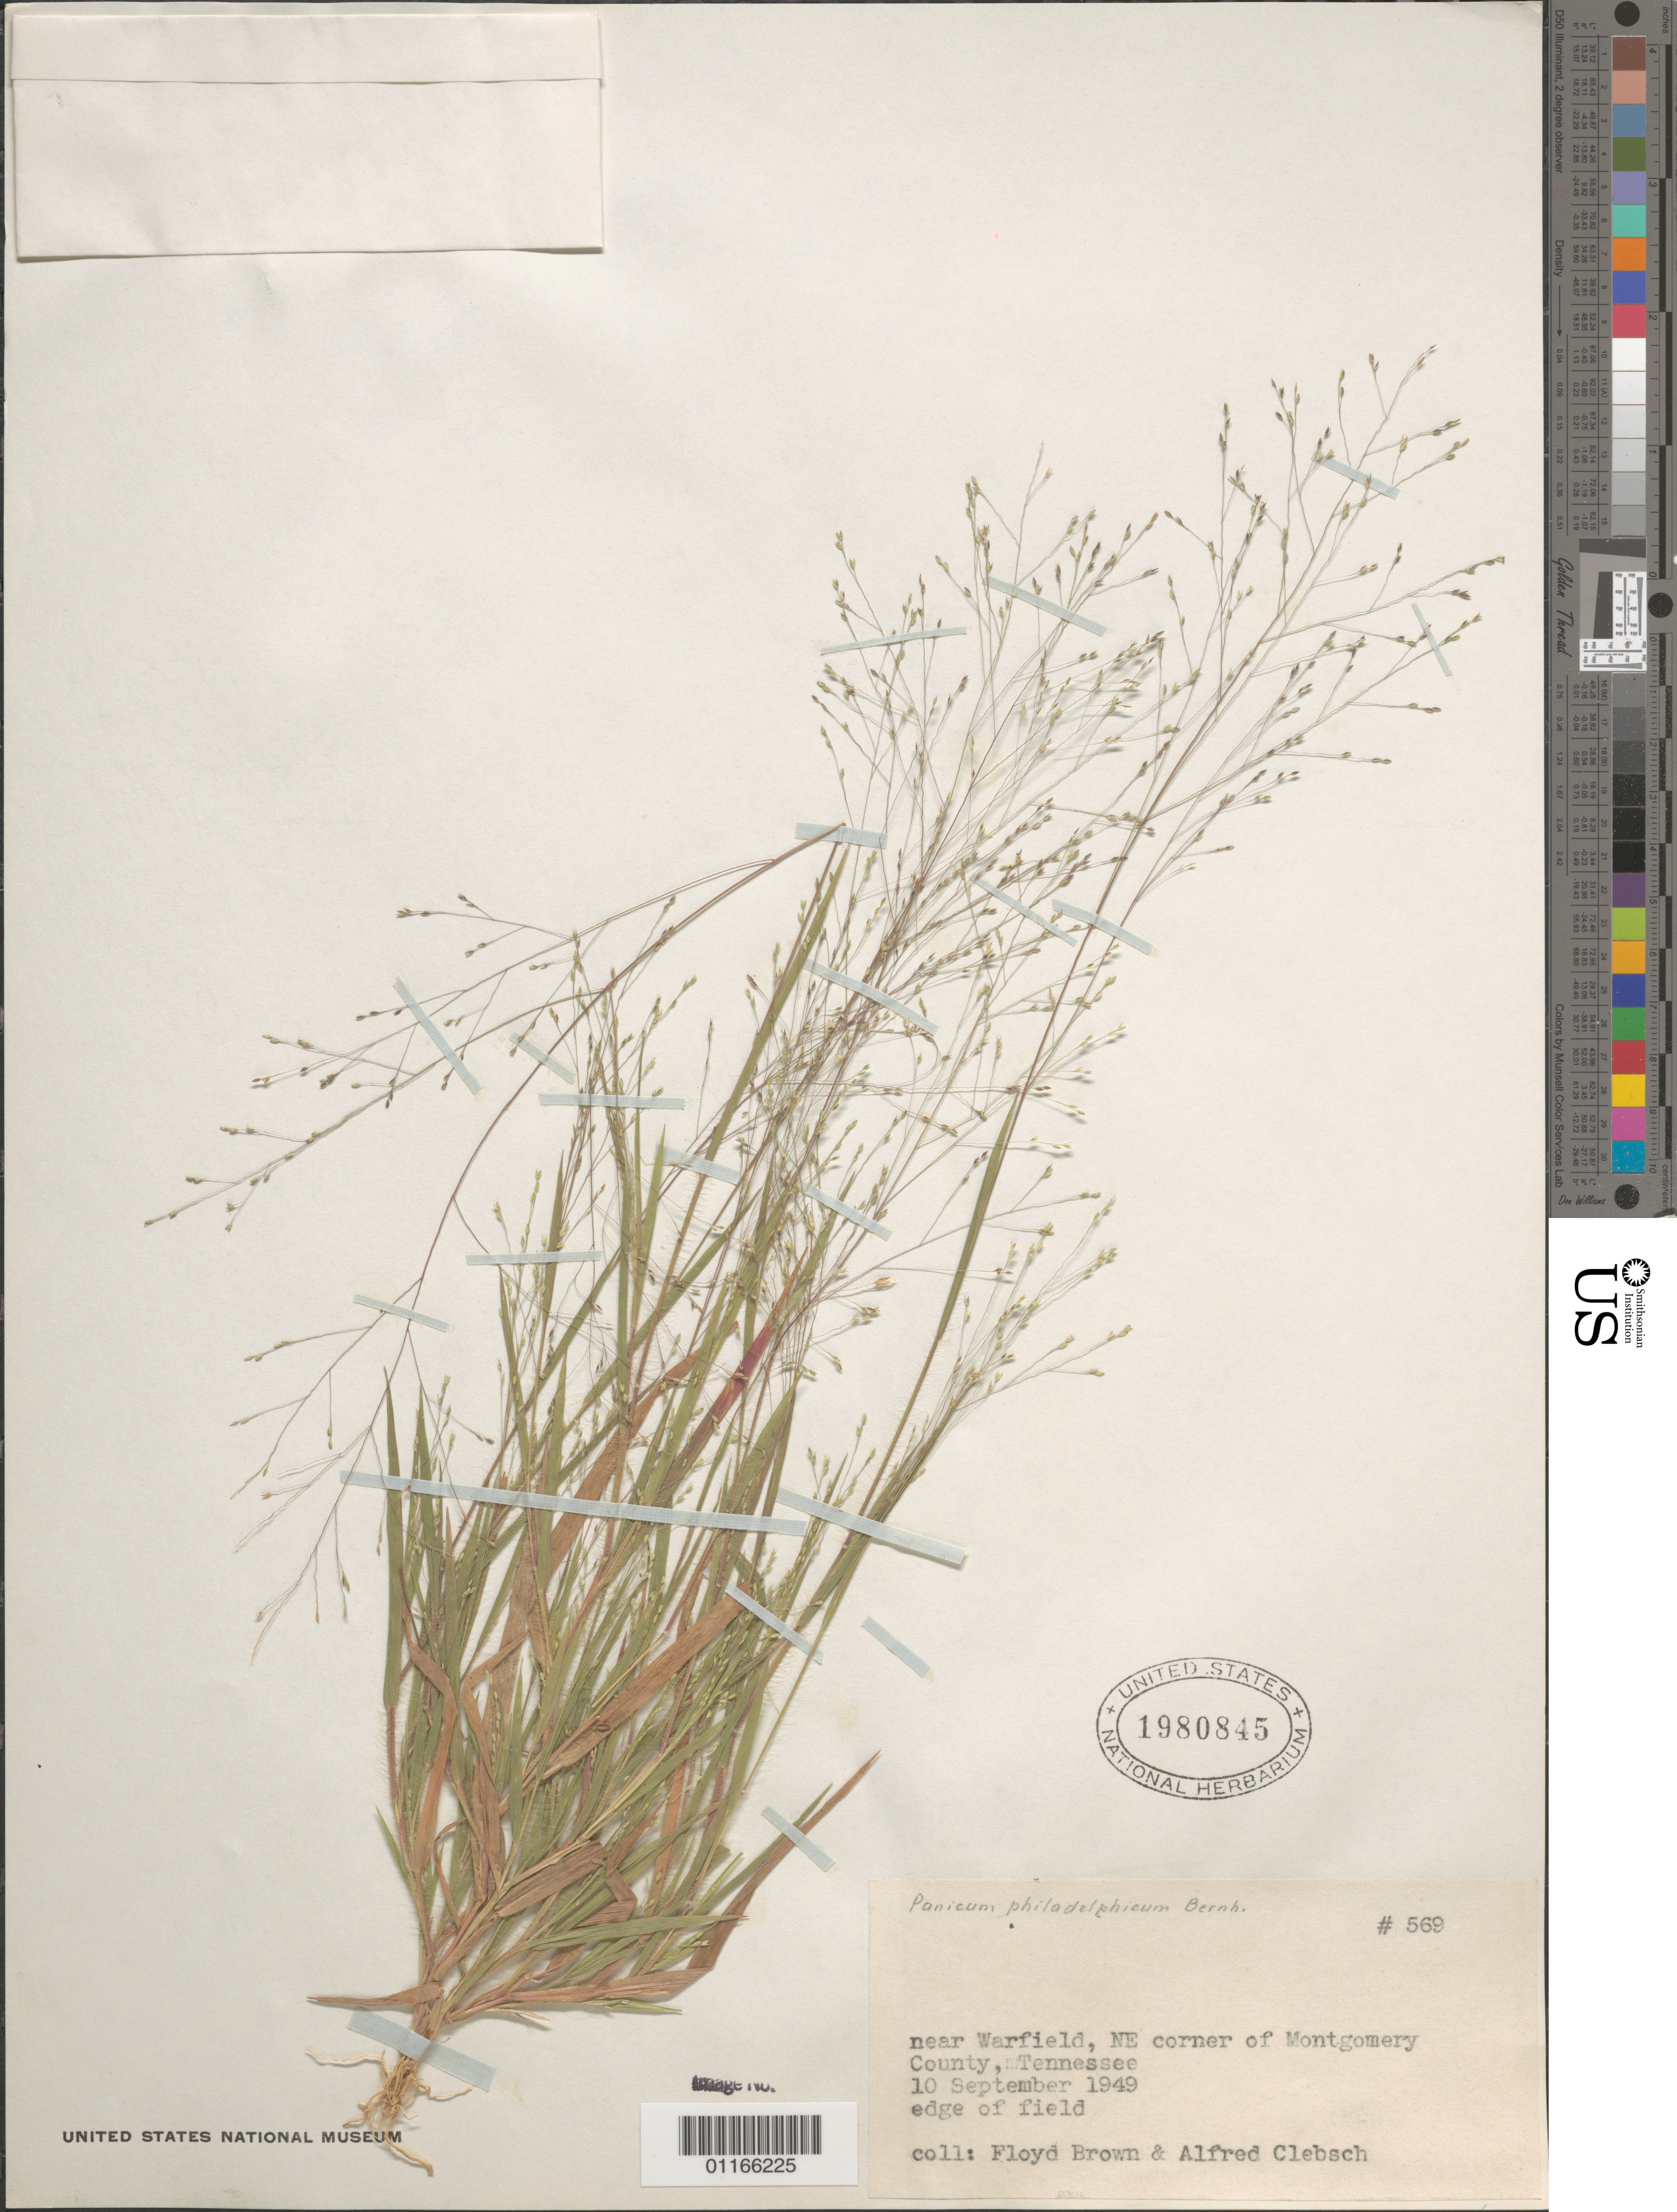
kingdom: Plantae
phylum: Tracheophyta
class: Liliopsida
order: Poales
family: Poaceae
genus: Panicum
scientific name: Panicum philadelphicum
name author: Bernh. ex Trin.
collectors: F. Brown & A. Clebsch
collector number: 569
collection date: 1949-09-10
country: United States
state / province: Tennessee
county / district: Montgomery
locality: near Warfield, NE corner of Montgomery County.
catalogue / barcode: US 1980845